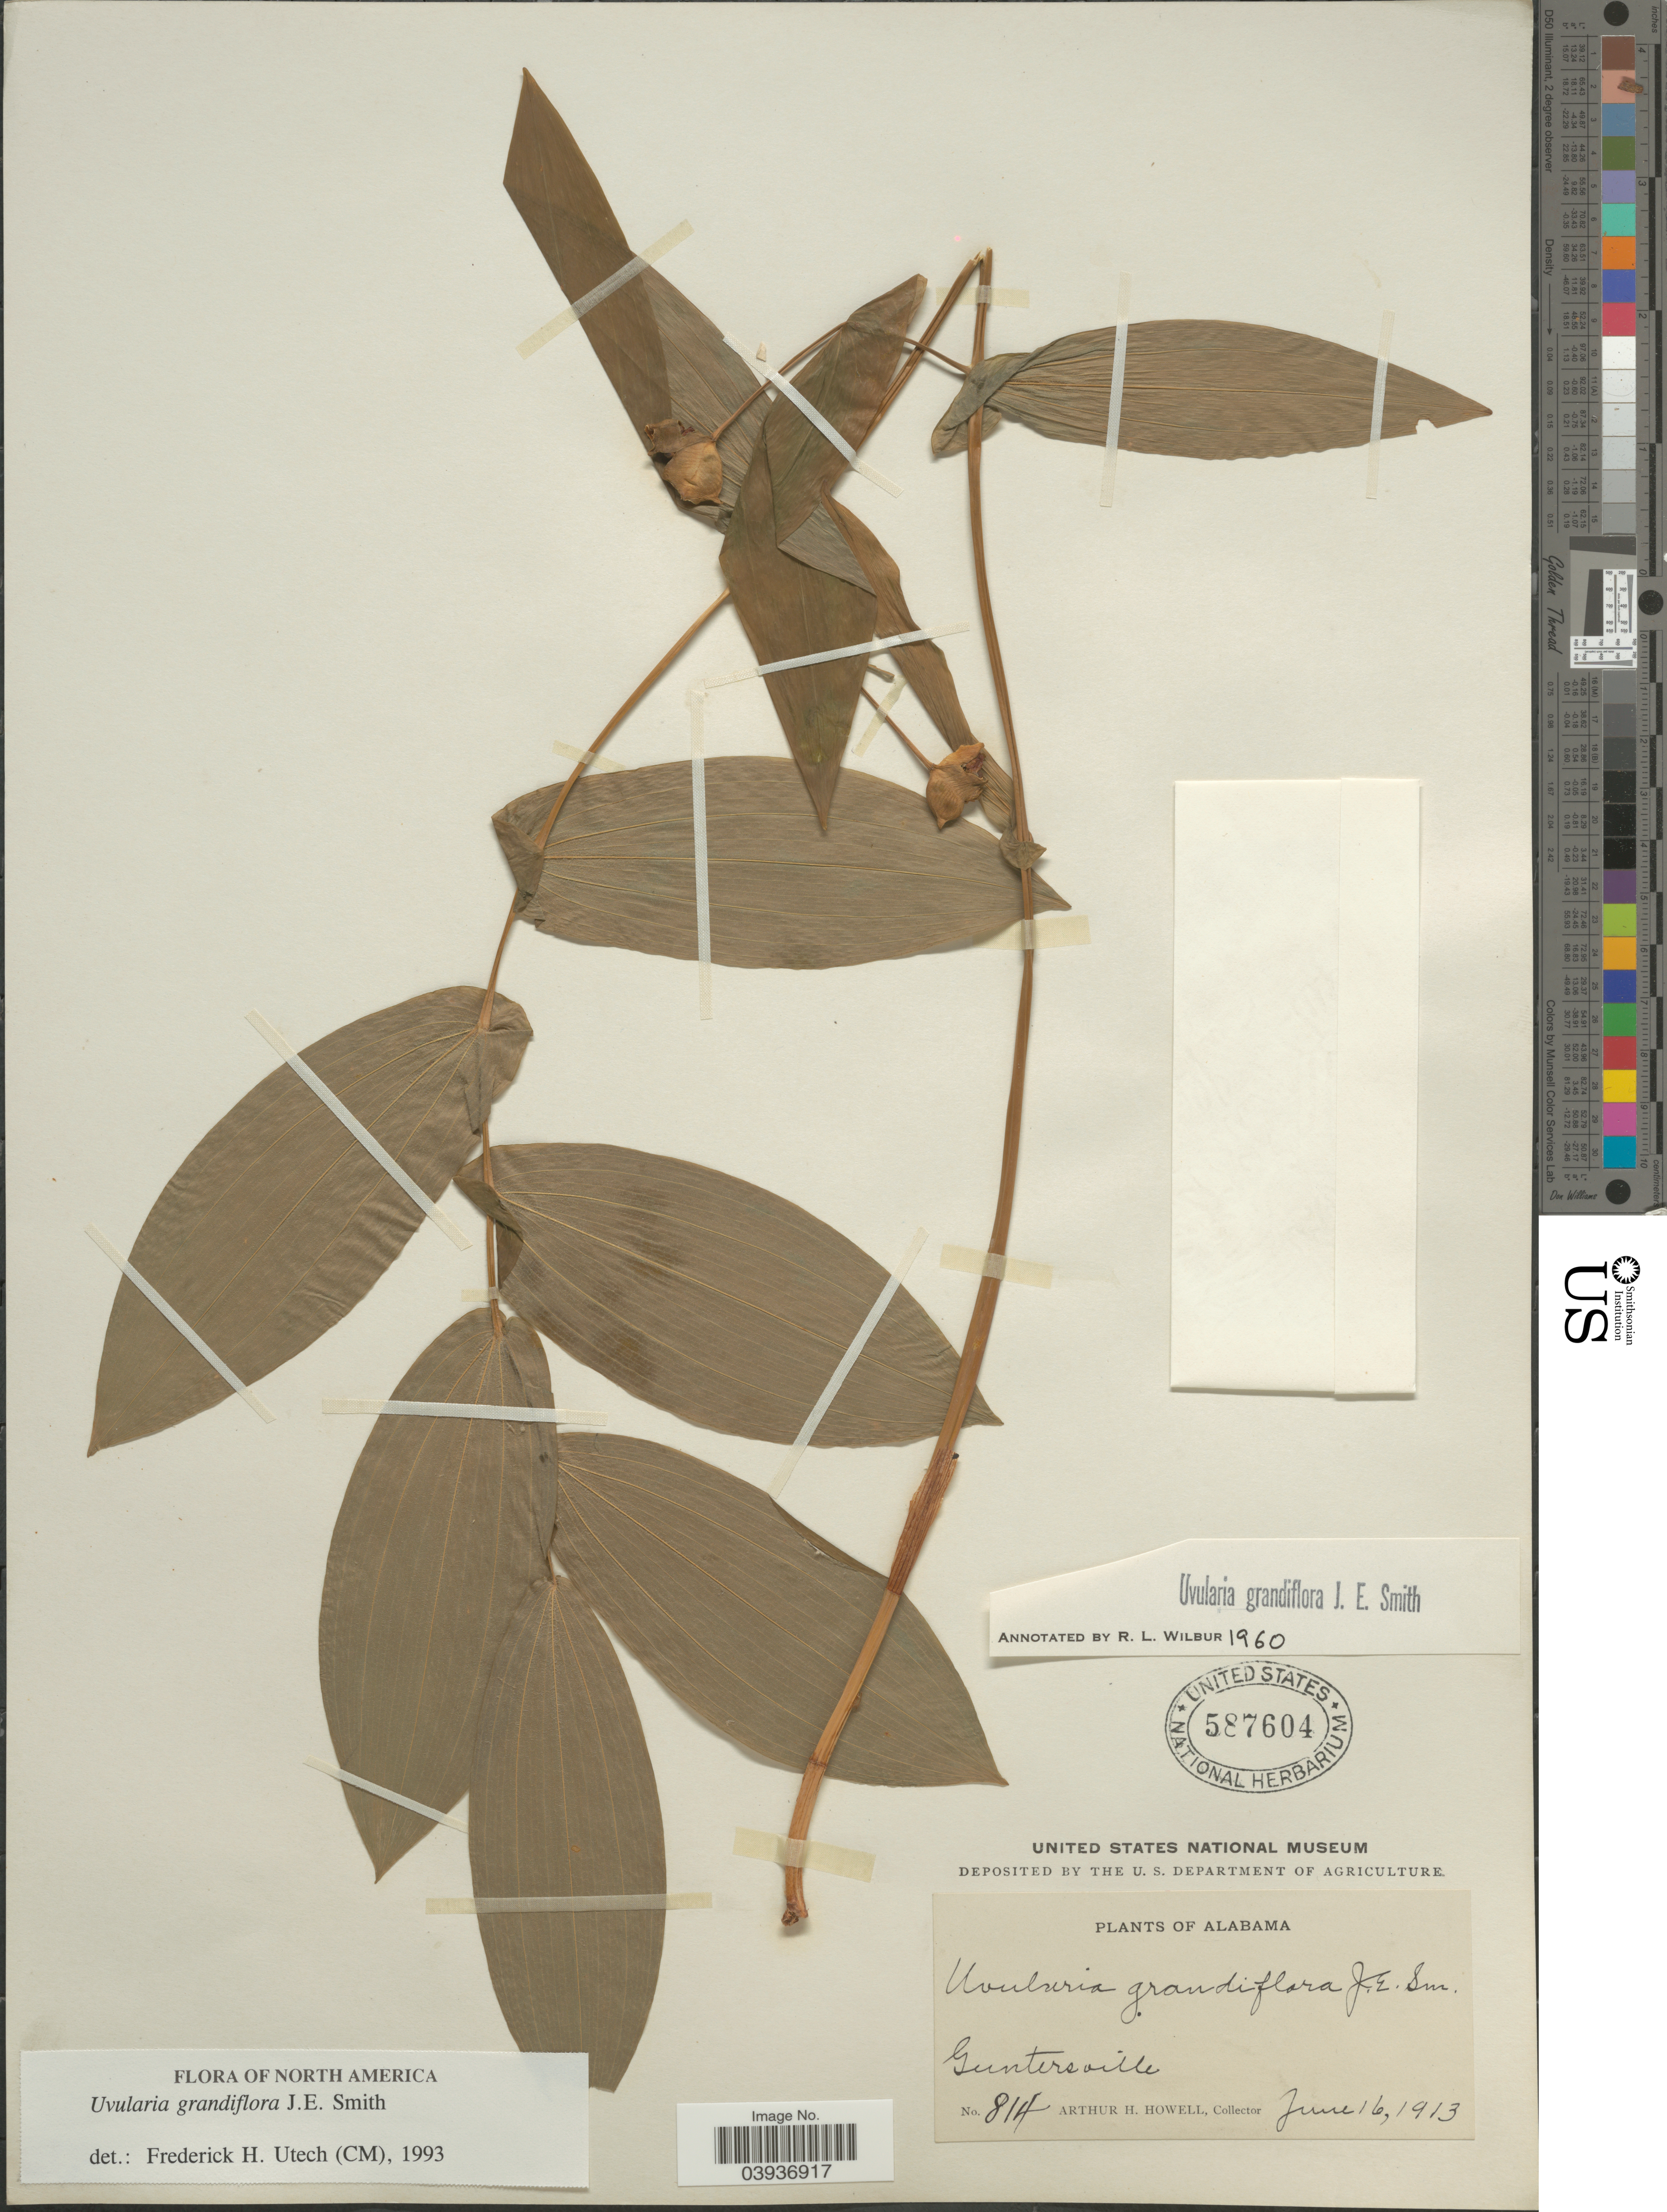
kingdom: Plantae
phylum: Tracheophyta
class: Liliopsida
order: Liliales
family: Colchicaceae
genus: Uvularia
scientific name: Uvularia grandiflora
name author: Sm.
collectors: A. H. Howell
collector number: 814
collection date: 1913-06-16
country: United States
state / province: Alabama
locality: Guntersville.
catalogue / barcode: US 587604